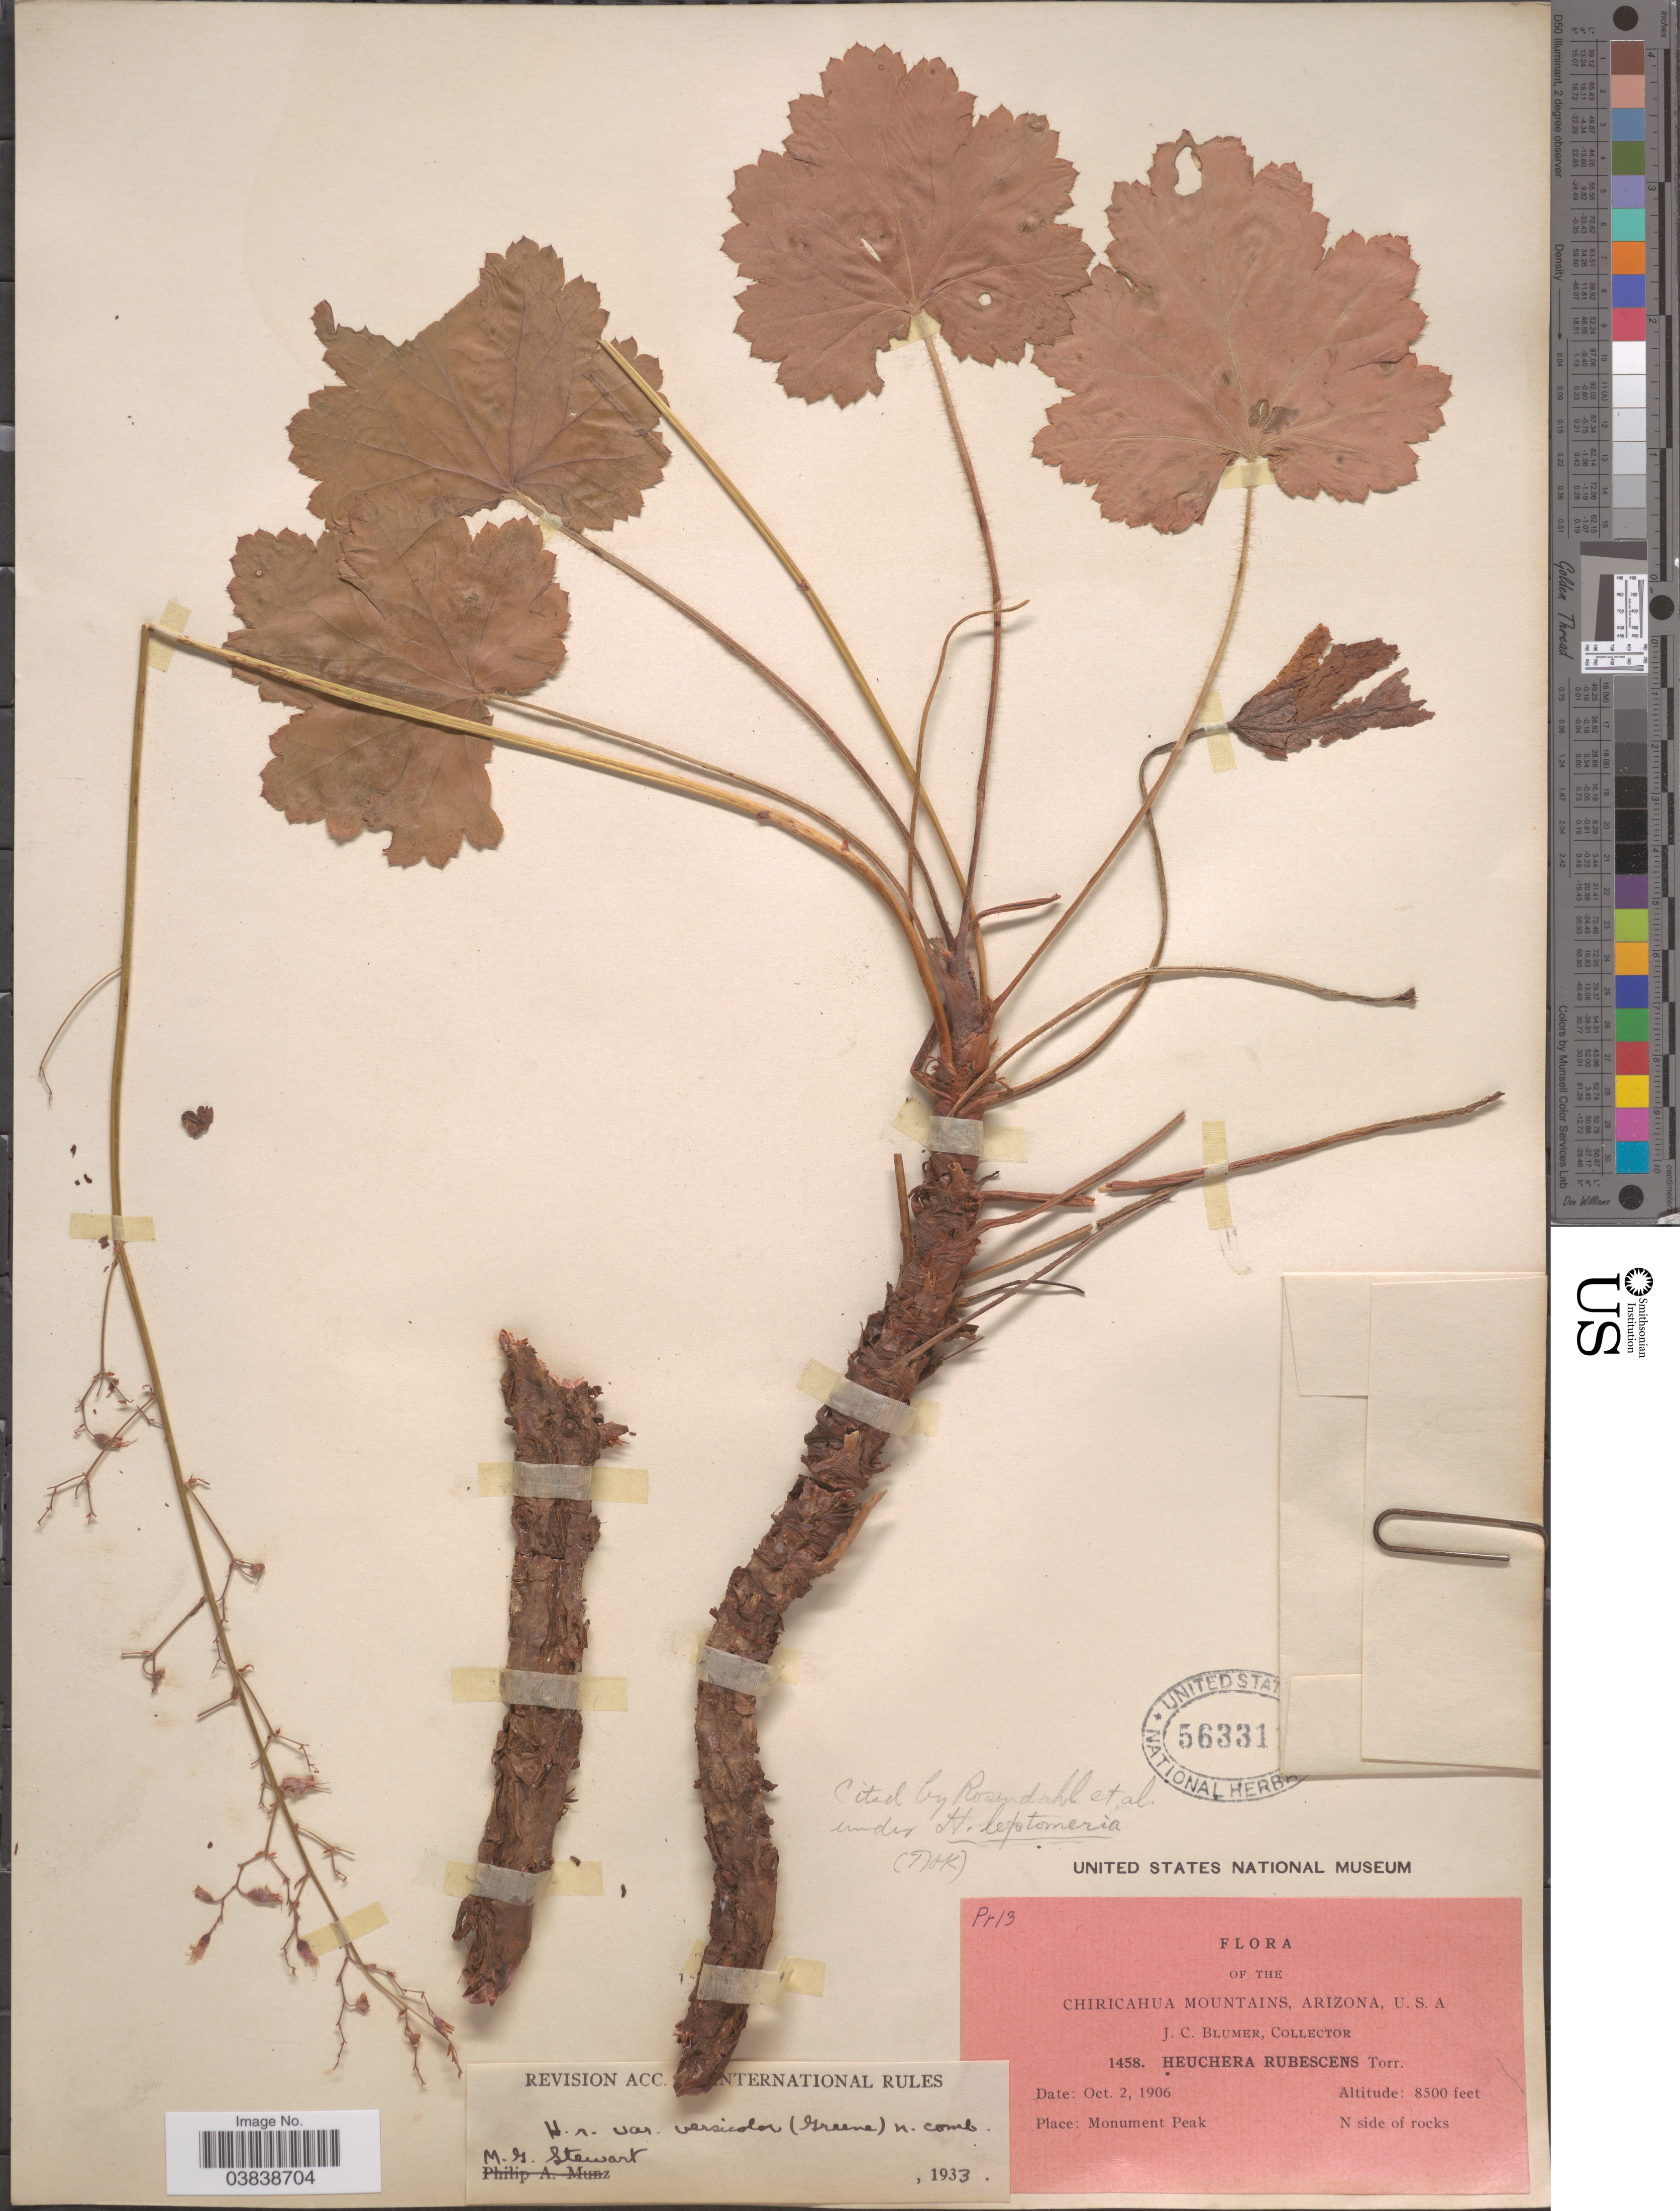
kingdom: Plantae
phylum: Tracheophyta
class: Magnoliopsida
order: Saxifragales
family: Saxifragaceae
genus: Heuchera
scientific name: Heuchera leptomeria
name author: Greene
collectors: J. C. Blumer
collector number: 1458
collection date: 1906-10-02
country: United States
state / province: Arizona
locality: Chiricahua Mountains. Monument Peak. N side of rocks.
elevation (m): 2591